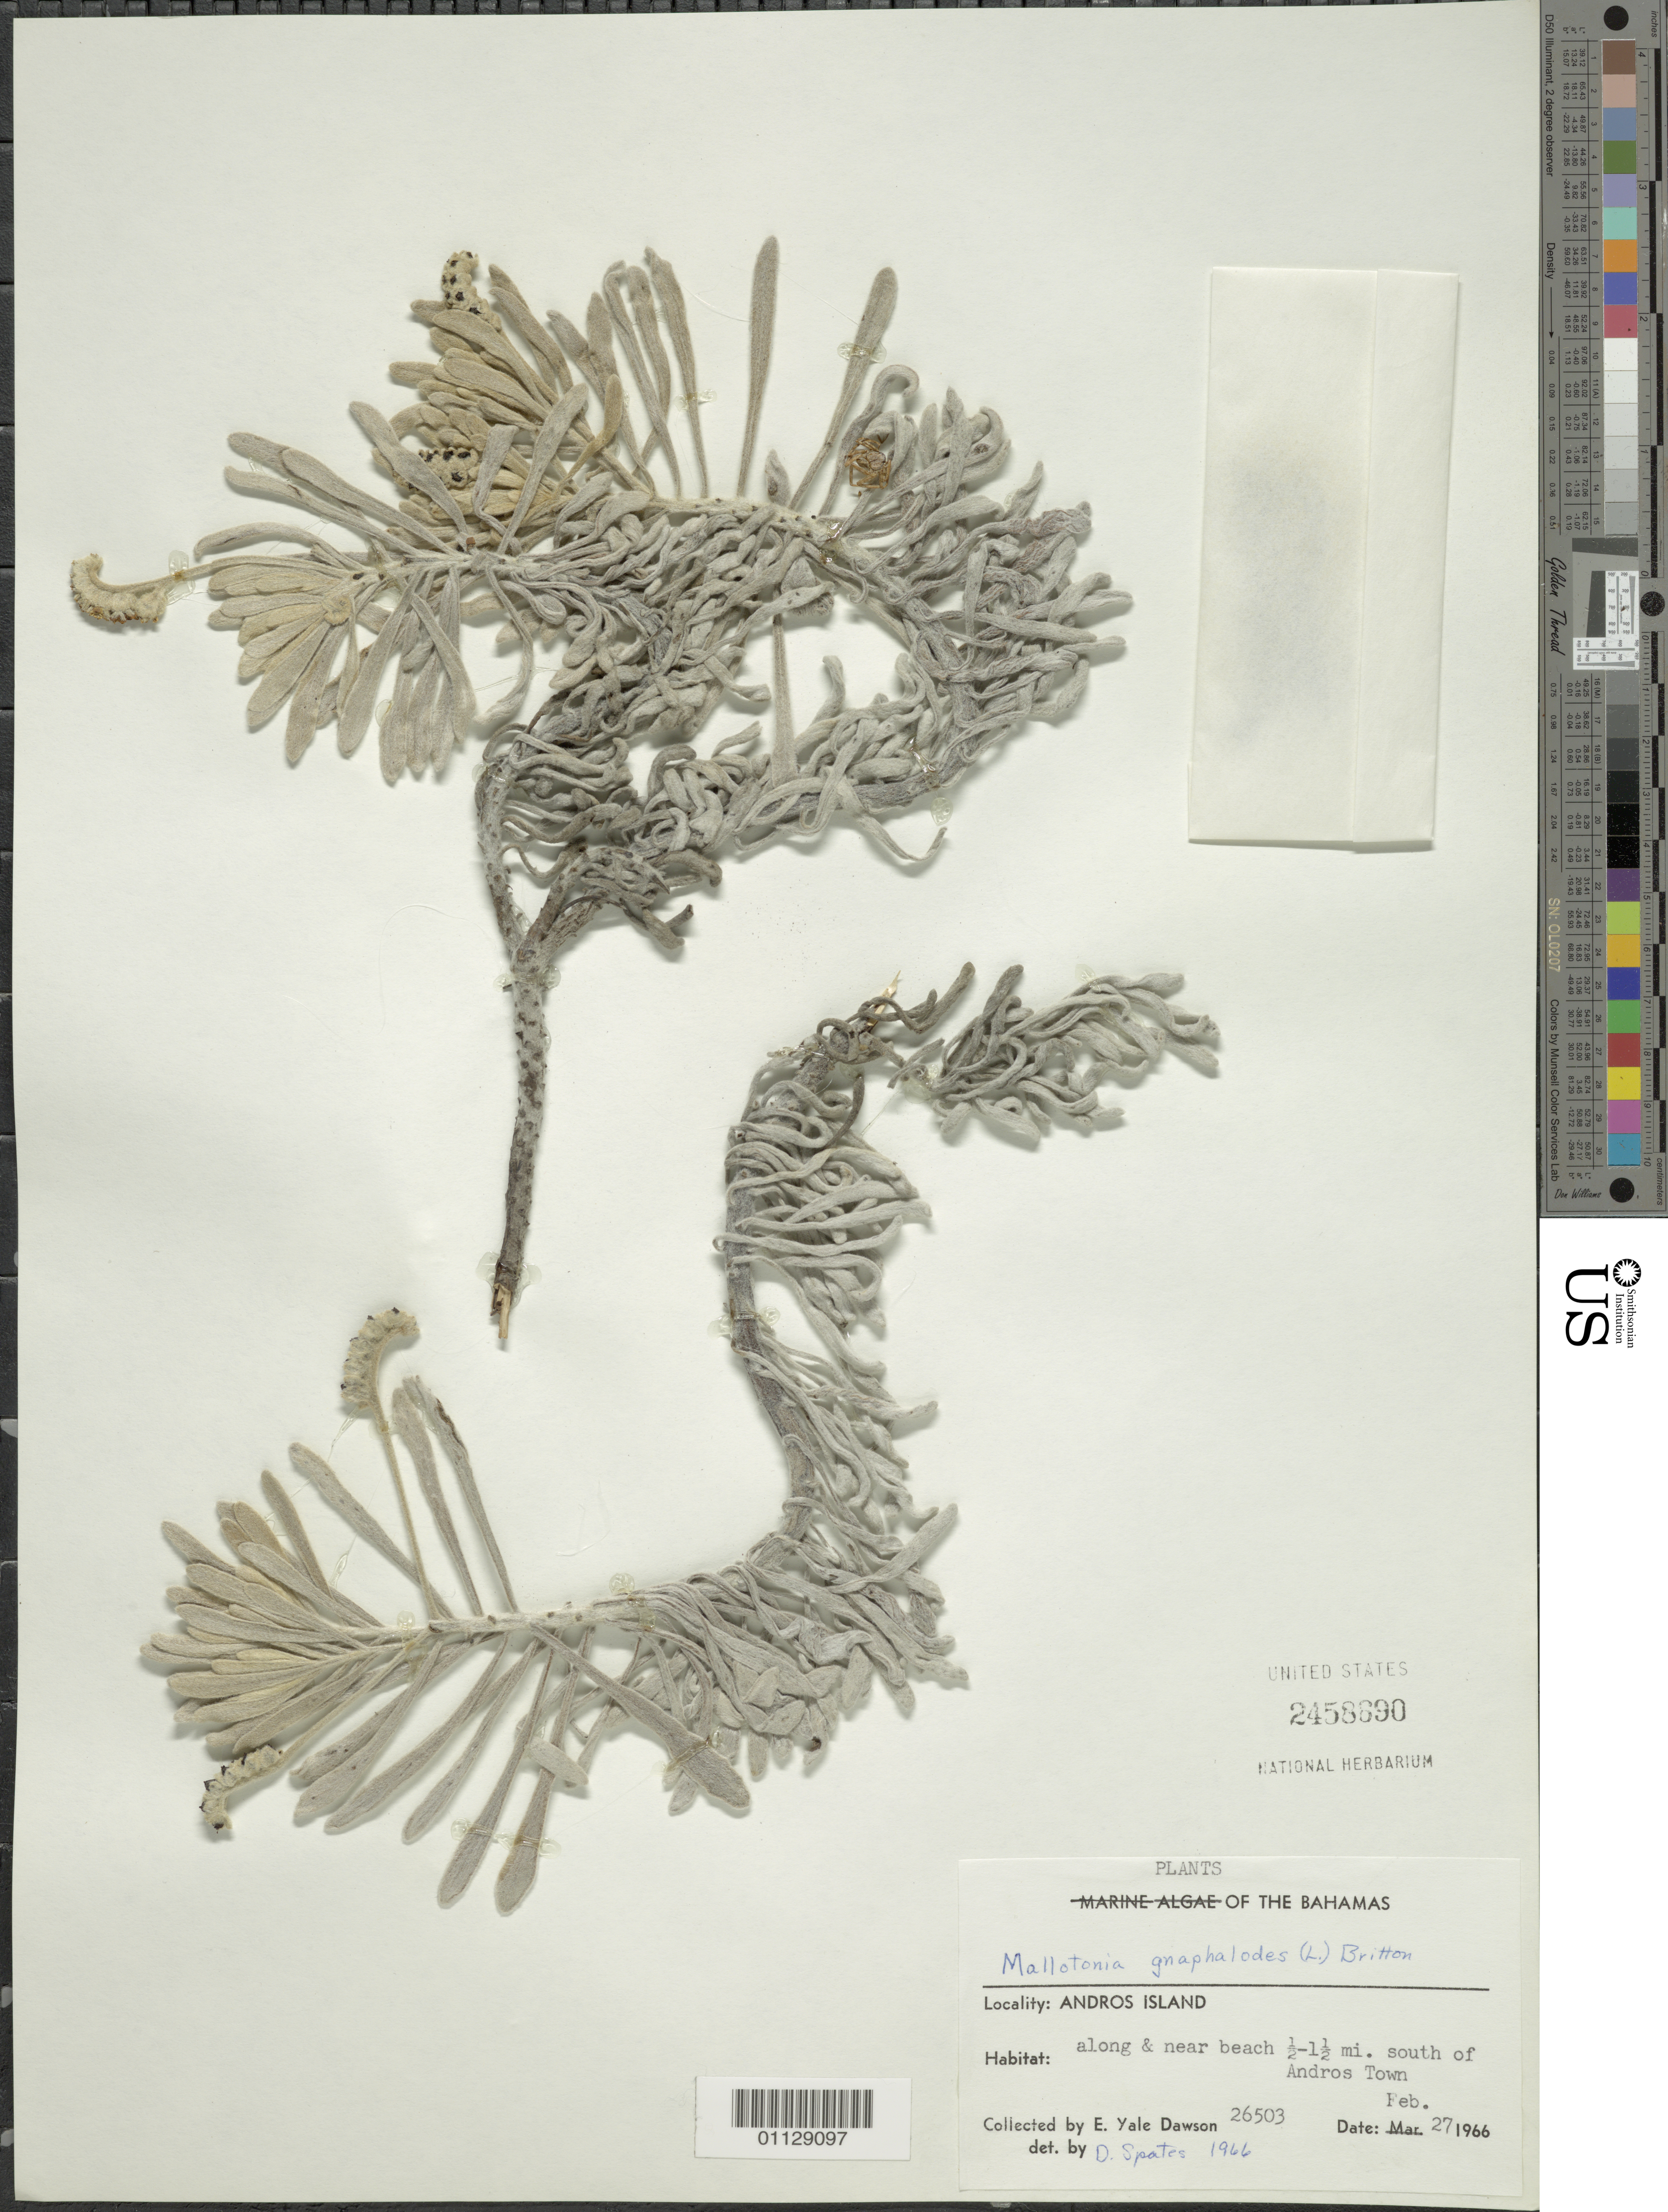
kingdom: Plantae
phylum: Tracheophyta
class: Magnoliopsida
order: Boraginales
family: Heliotropiaceae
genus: Mallotonia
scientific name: Mallotonia gnaphalodes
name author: (L.) Britton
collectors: E. Y. Dawson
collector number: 26503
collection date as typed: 27 Feb 1966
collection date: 1966-02-27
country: Bahamas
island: Andros I.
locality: Along & near beach 0.5-1.5 miles south of Andros Town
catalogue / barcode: US 2458890